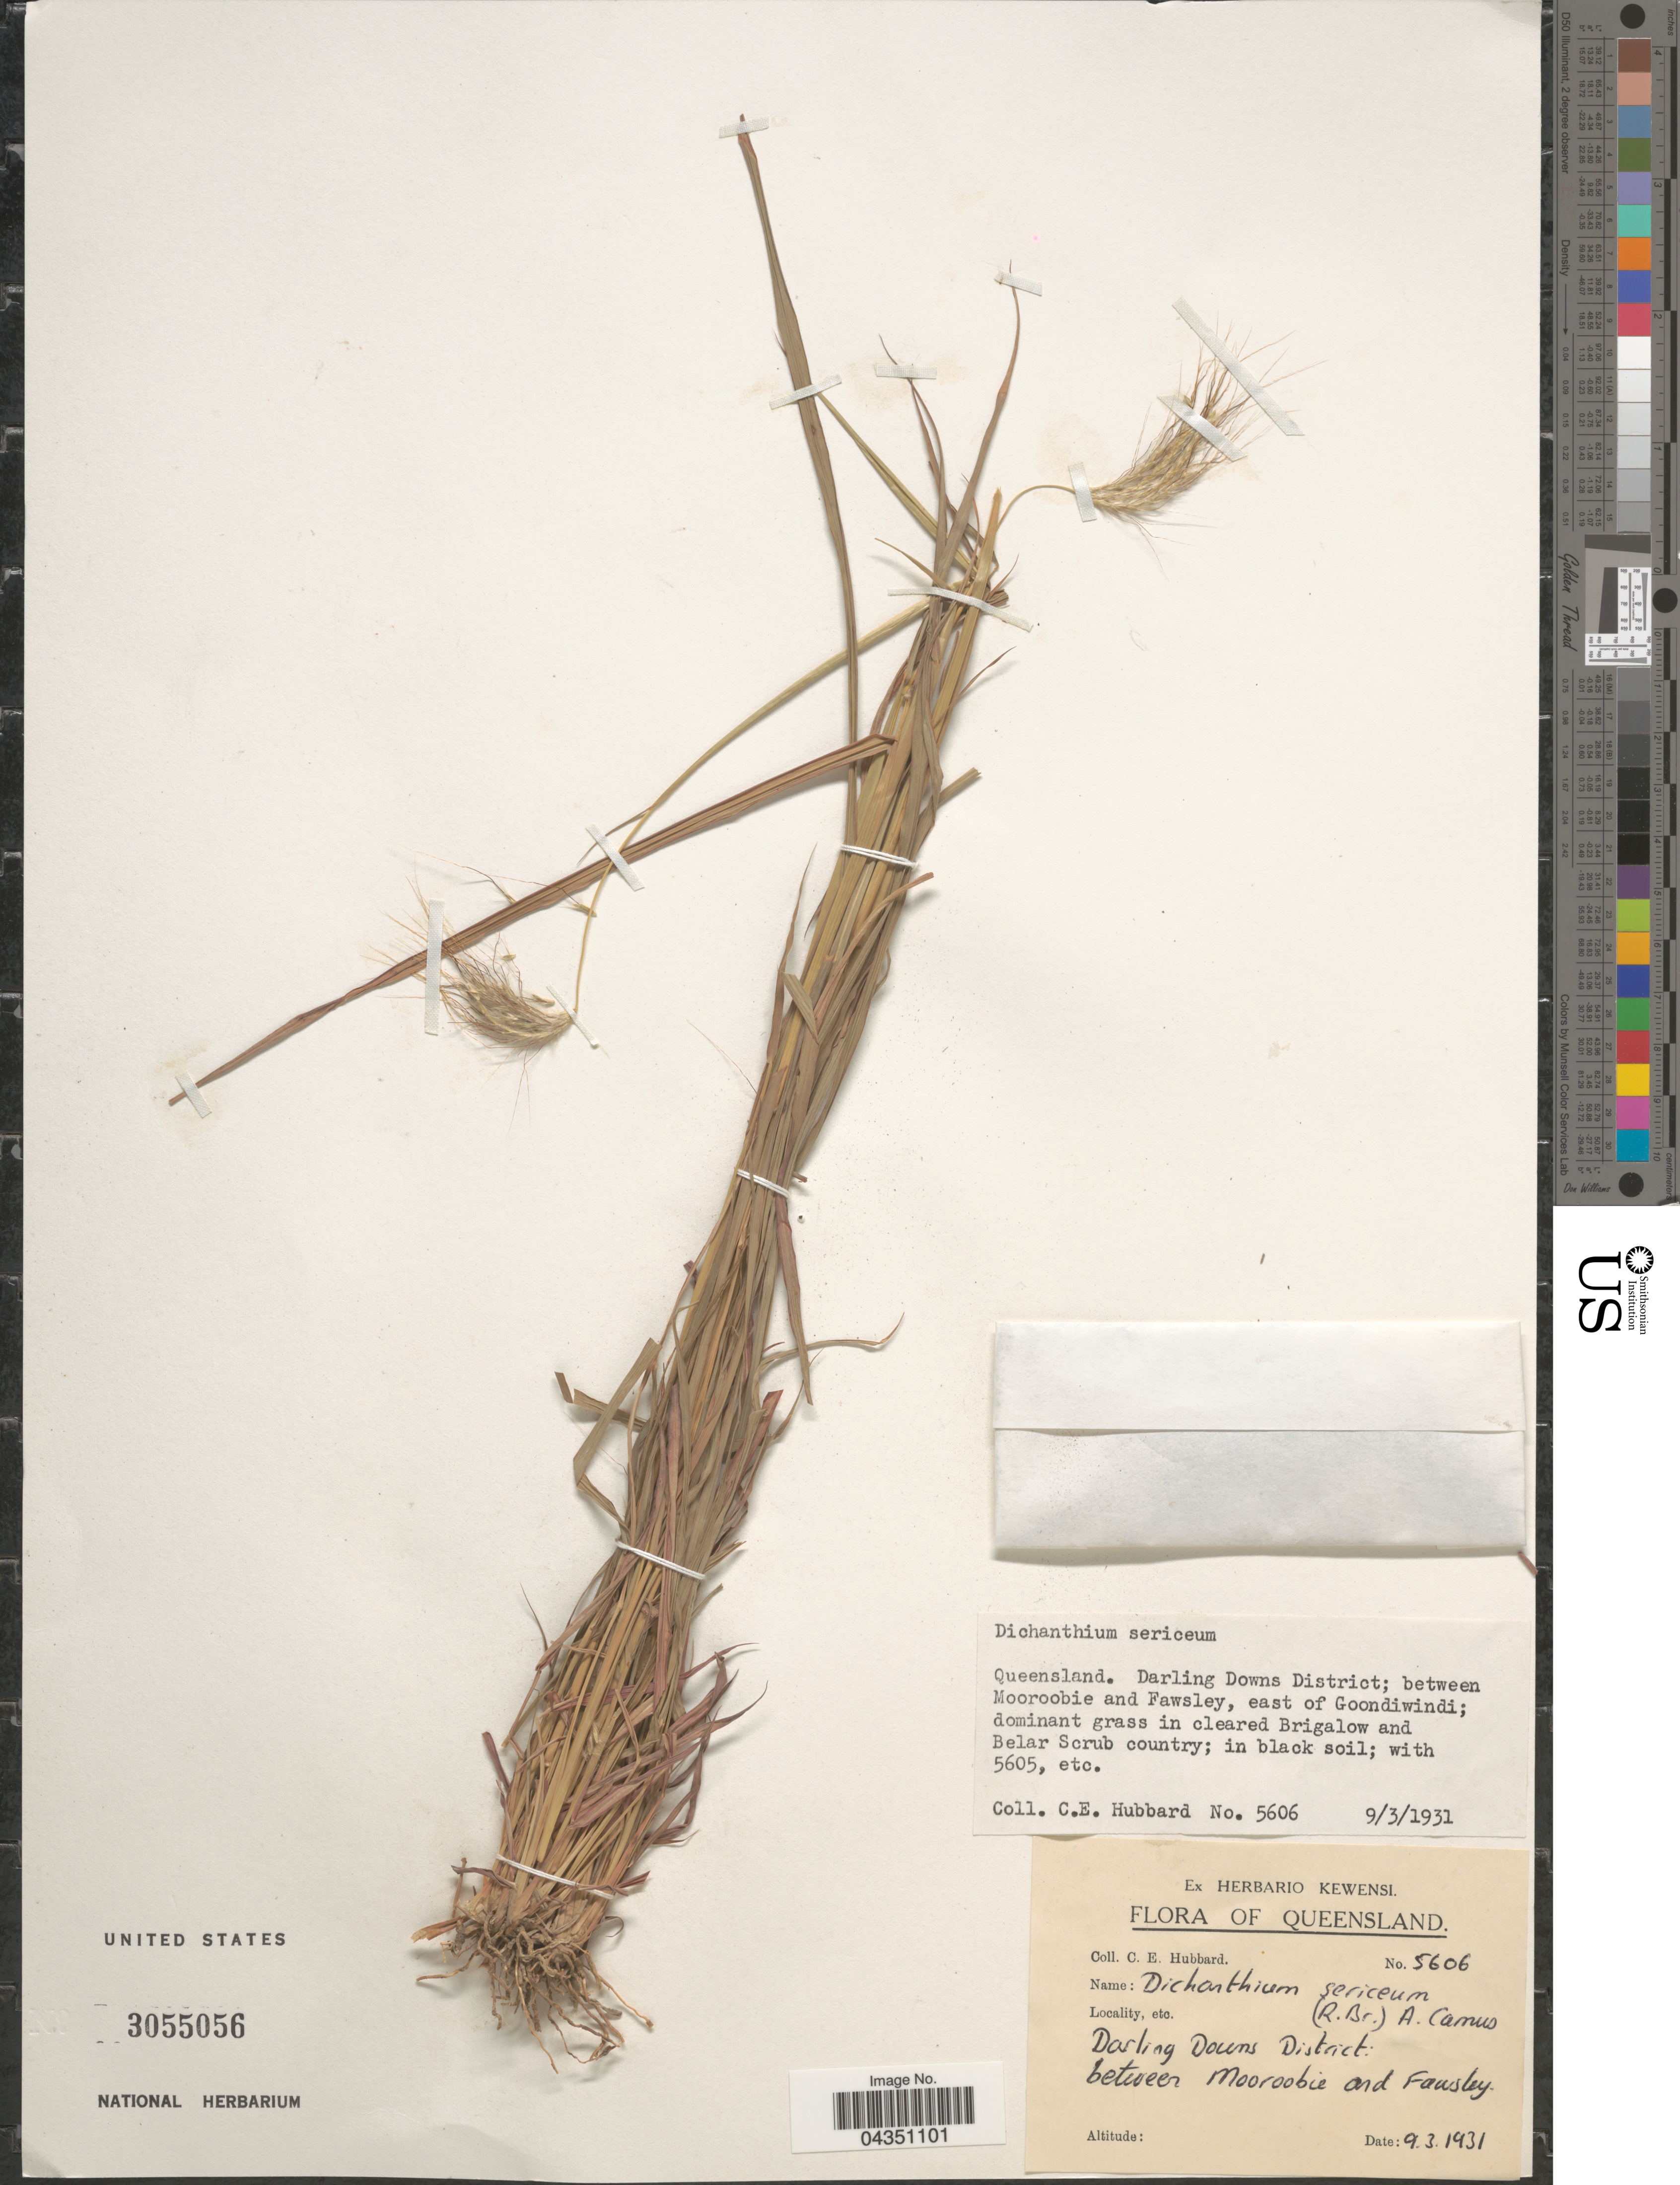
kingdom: Plantae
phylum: Tracheophyta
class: Liliopsida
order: Poales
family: Poaceae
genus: Dichanthium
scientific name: Dichanthium sericeum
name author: (R. Br.) A. Camus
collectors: C. E. Hubbard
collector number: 5606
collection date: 1931-03-09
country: Australia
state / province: Queensland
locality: Darling Downs District: between Mooroobie and Fawsley, east of Goondiwindi.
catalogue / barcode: US 3055056